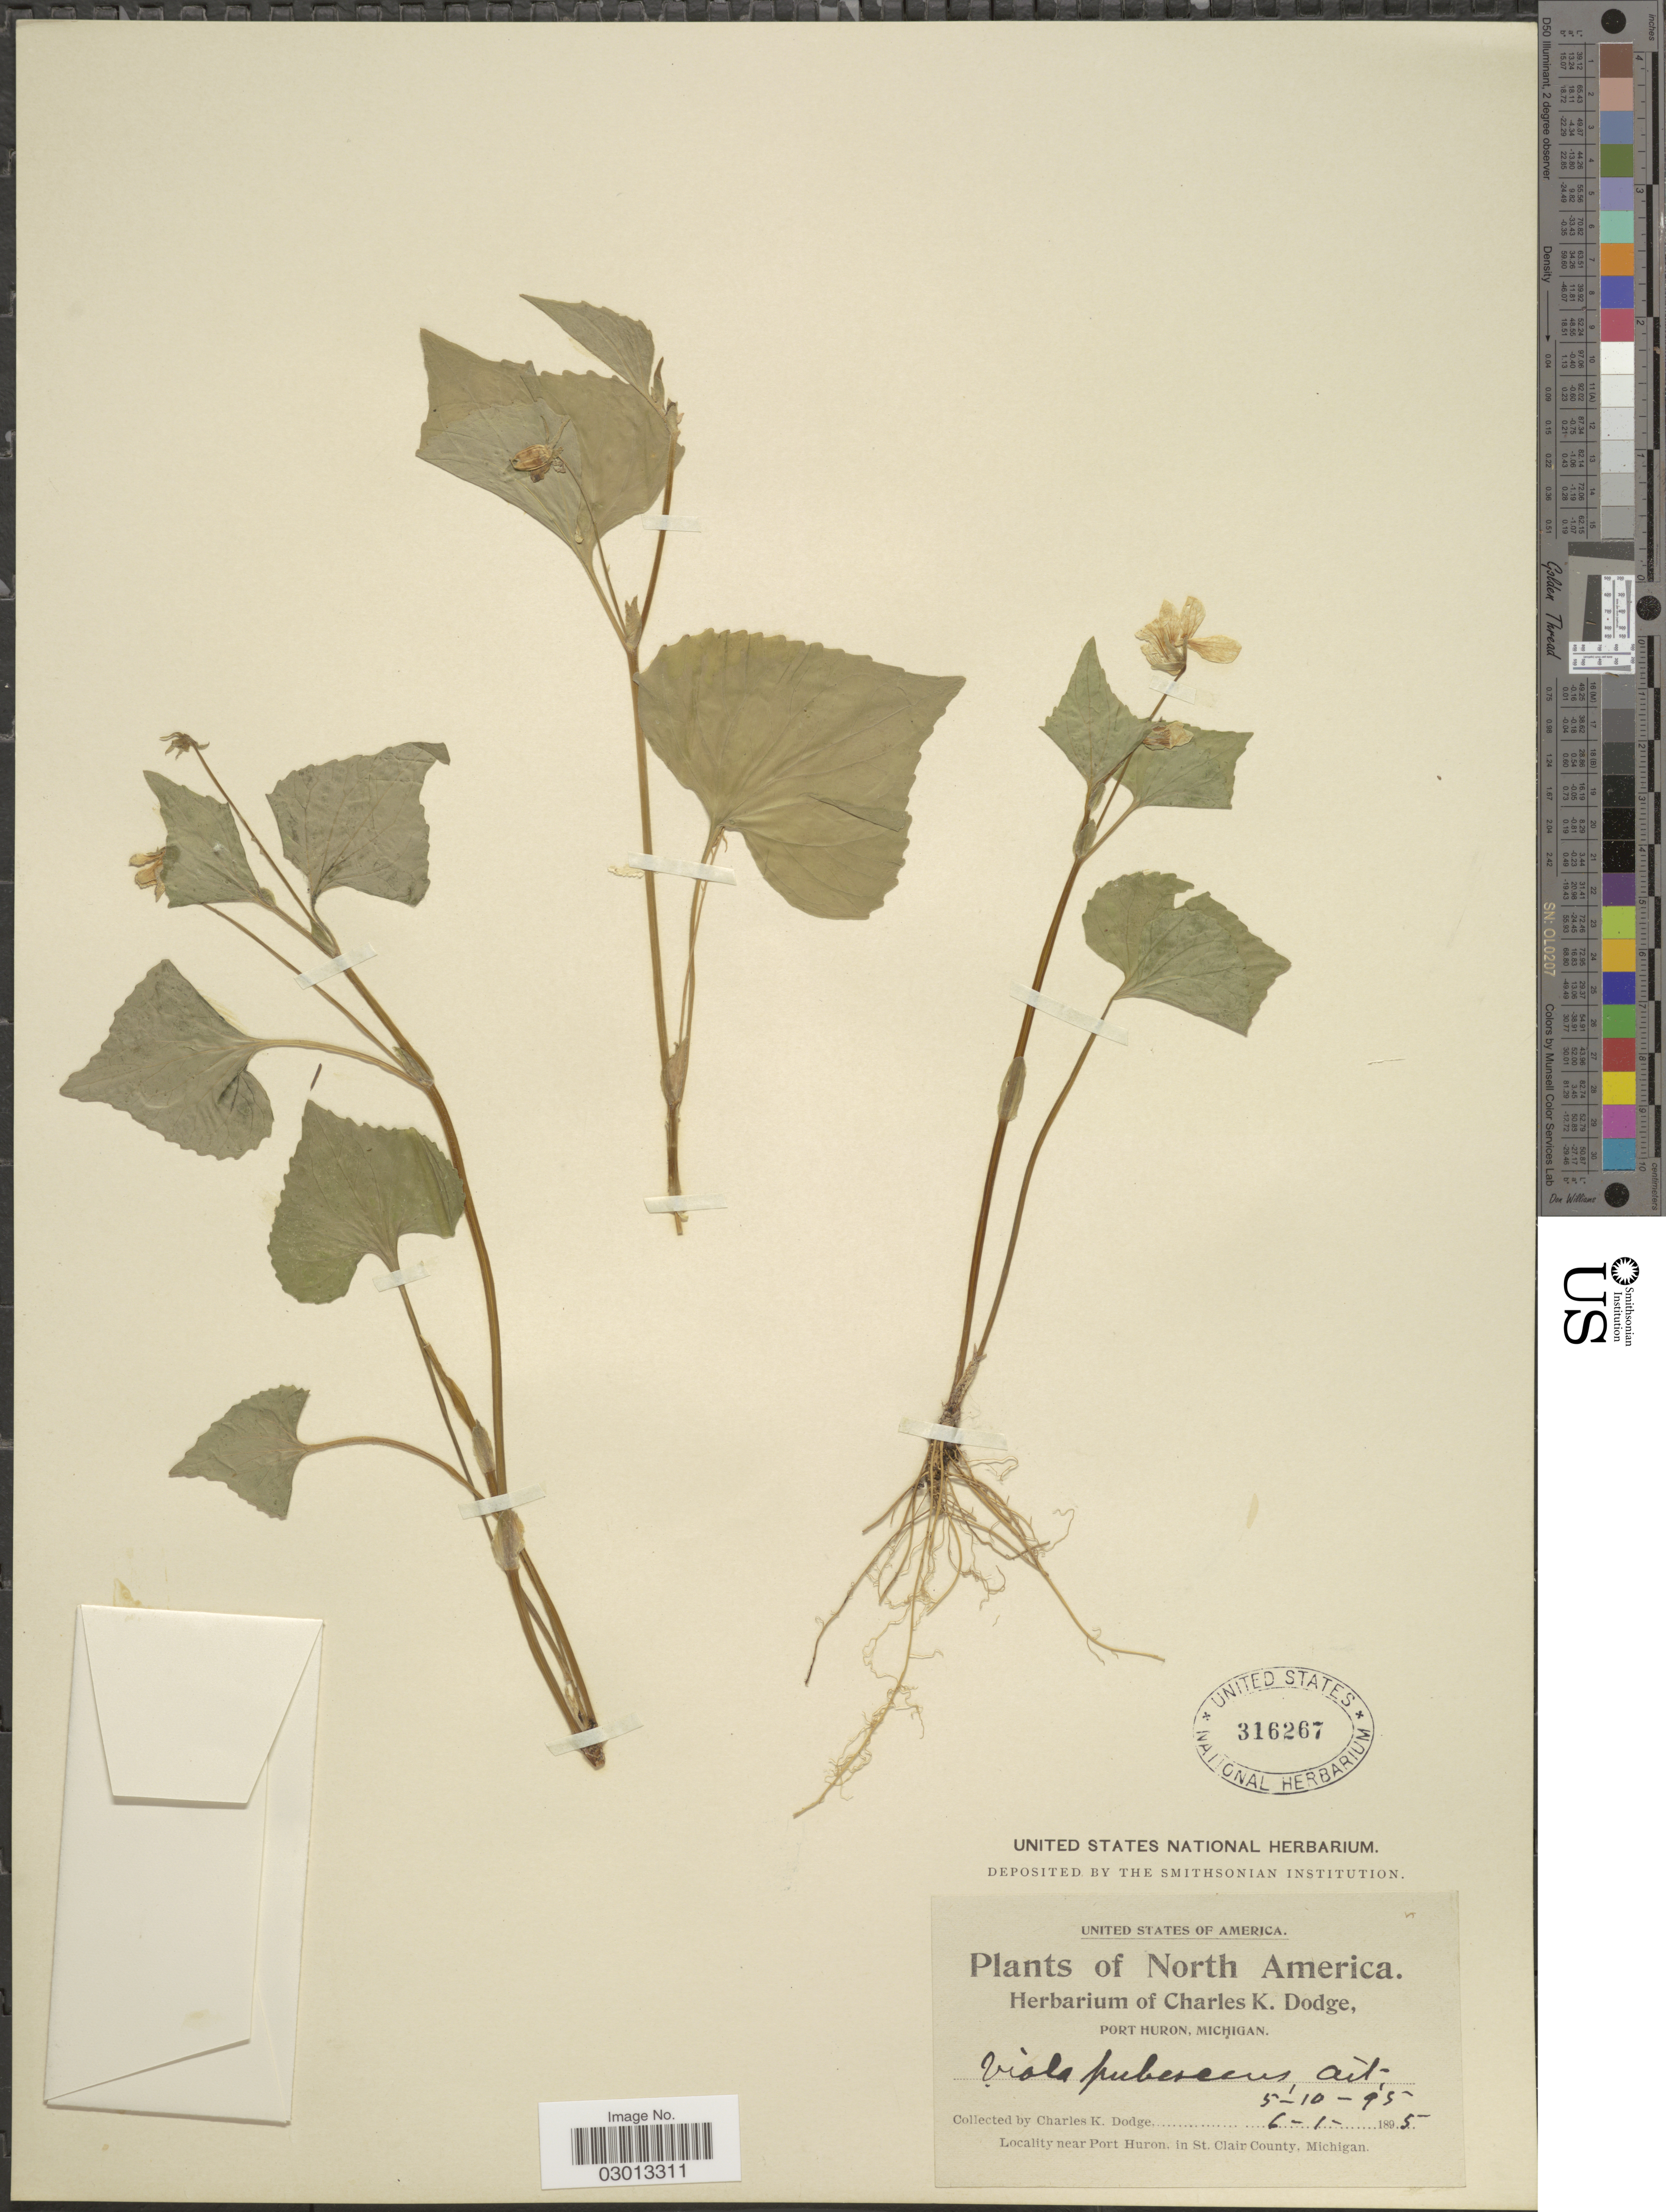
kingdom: Plantae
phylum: Tracheophyta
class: Magnoliopsida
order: Malpighiales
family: Violaceae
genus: Viola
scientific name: Viola pensylvanica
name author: Michx.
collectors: C. K. Dodge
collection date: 1895-05-10/1895-06-01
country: United States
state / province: Michigan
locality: Near Port Huron, in St. Clair County.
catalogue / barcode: US 316267